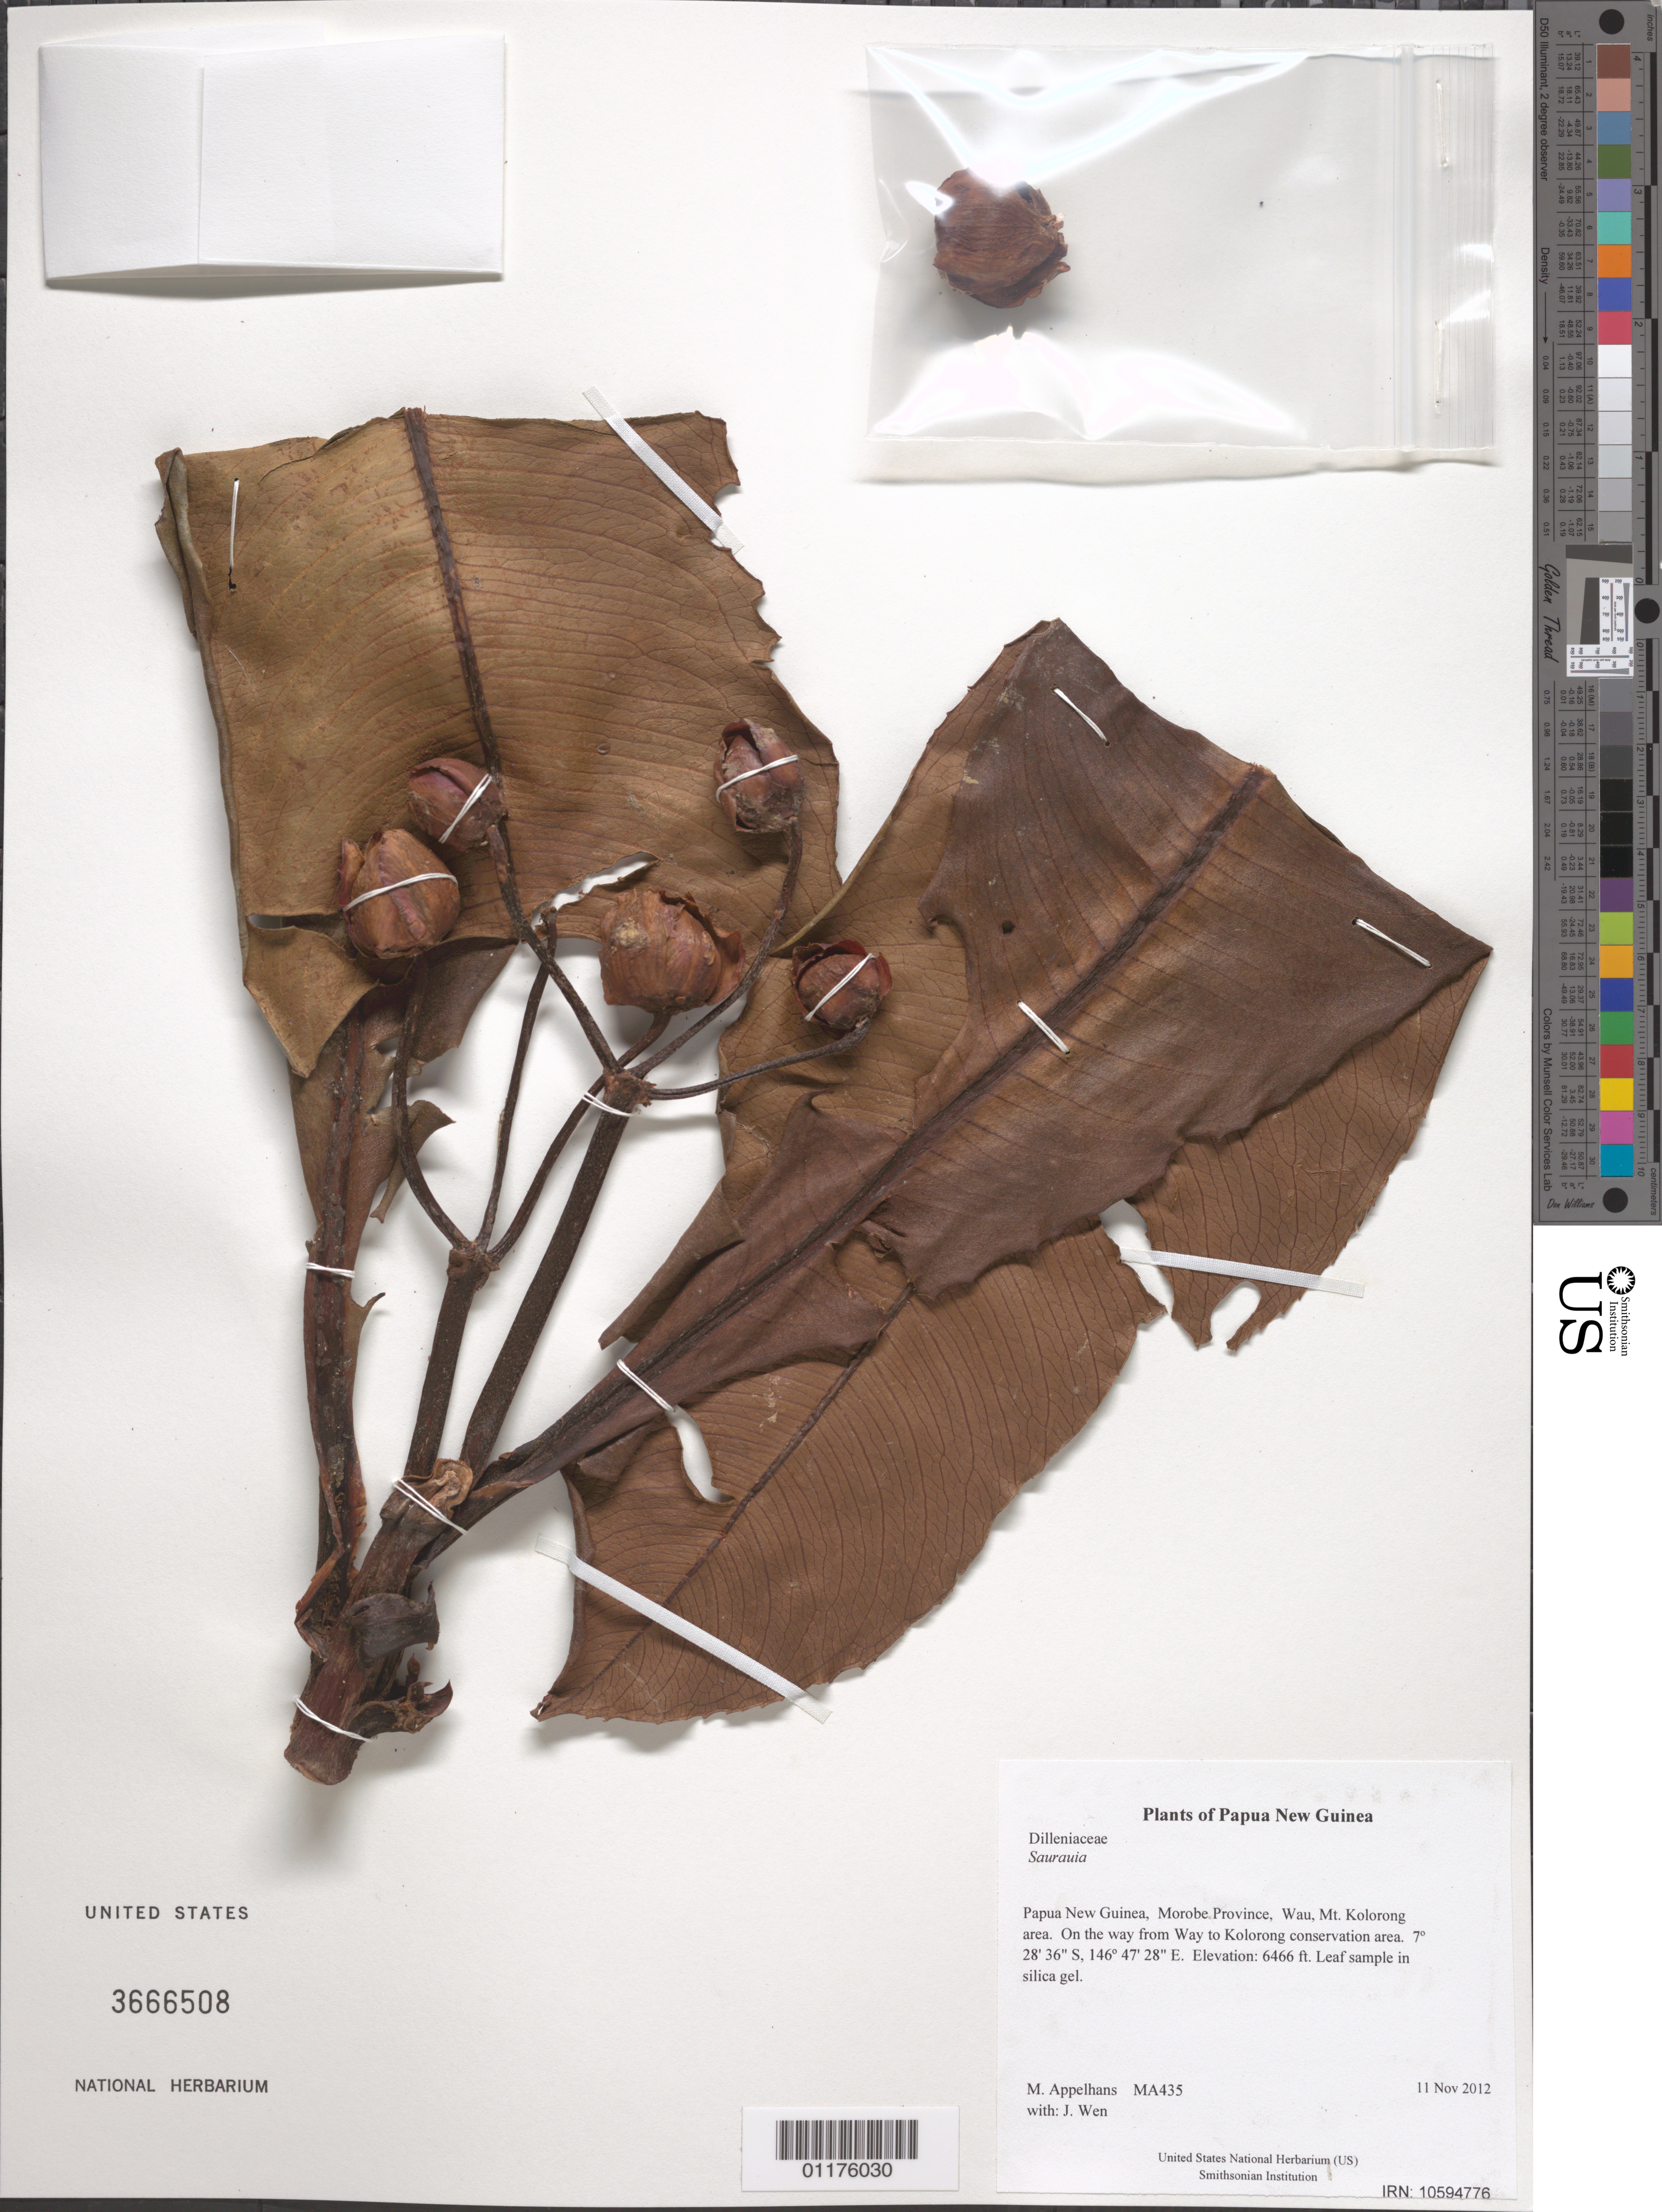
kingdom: Plantae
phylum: Tracheophyta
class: Magnoliopsida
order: Ericales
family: Actinidiaceae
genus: Saurauia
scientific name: Saurauia sp.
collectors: J. Wen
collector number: MA435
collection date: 2012-11-11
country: Papua New Guinea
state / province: Morobe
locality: Wau, Mt. Kolorong area. On the way from Way to Kolorong conservation area.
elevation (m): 1971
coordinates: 7 28.600 S, 146 47.468 E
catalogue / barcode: US 3666508